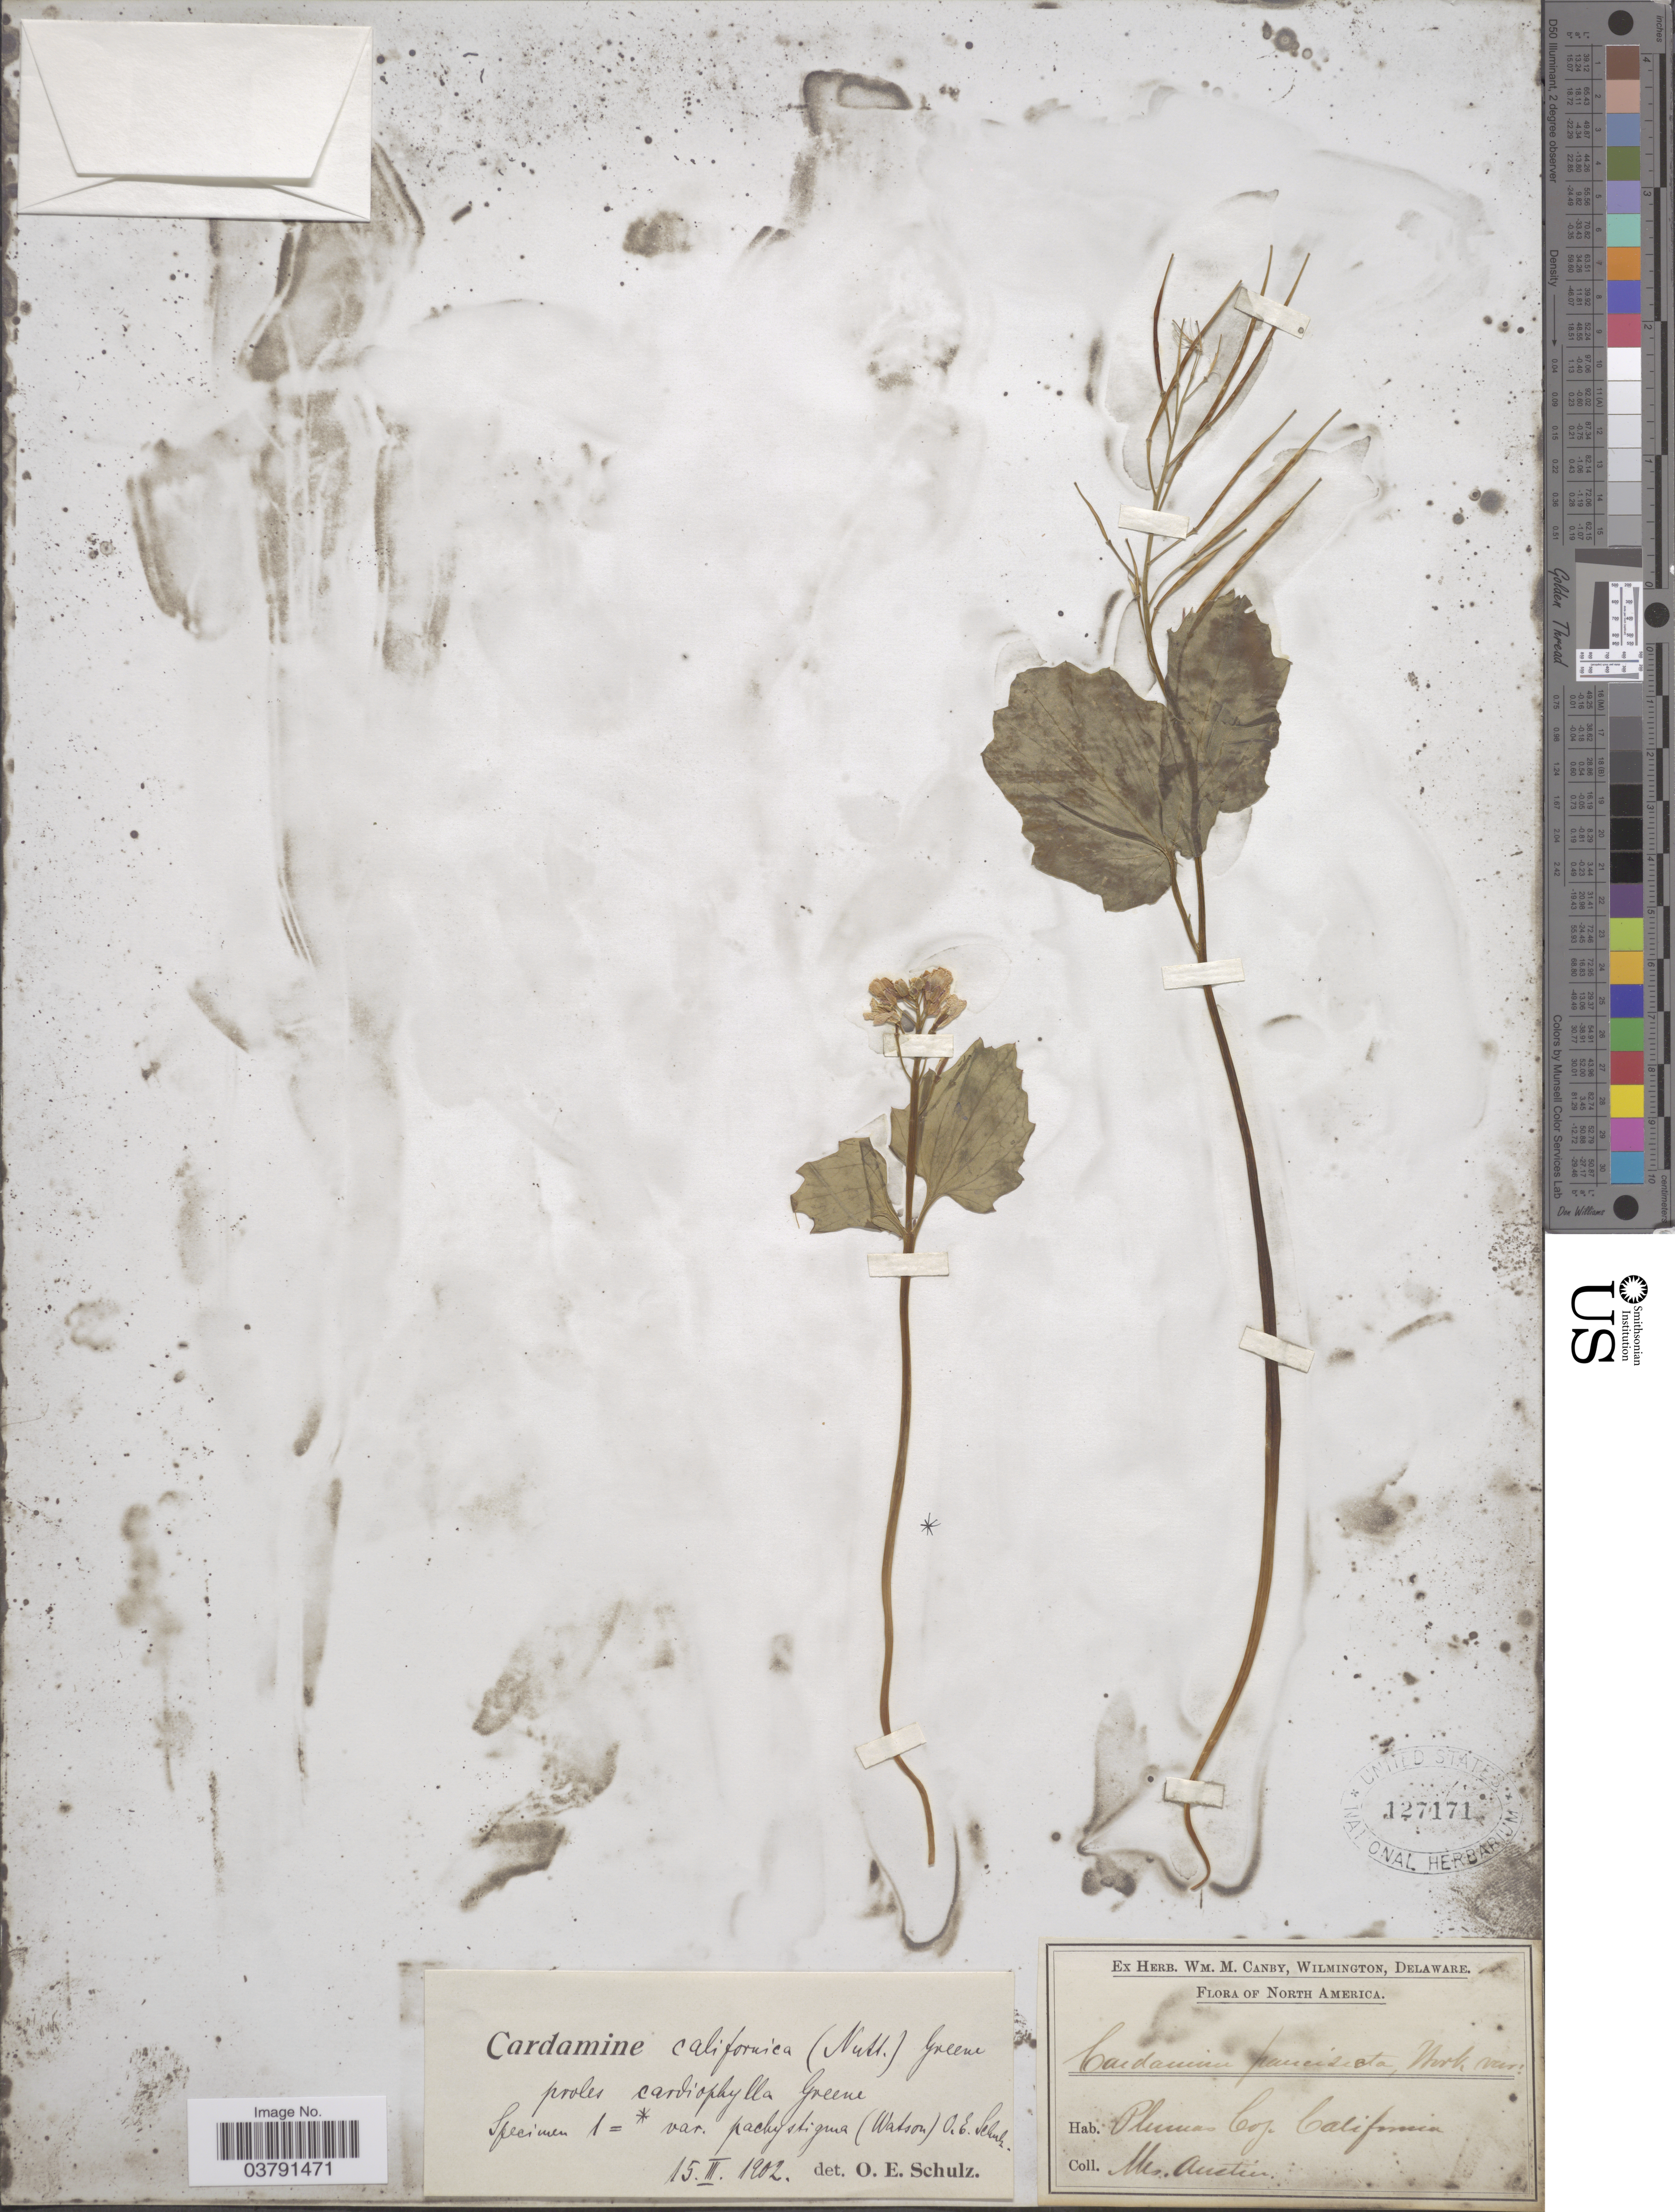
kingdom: Plantae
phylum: Tracheophyta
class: Magnoliopsida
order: Brassicales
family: Brassicaceae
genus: Dentaria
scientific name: Dentaria pachystigma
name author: (S. Watson) S. Watson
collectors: Austin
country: United States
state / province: California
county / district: Plumas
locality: Plumas Co.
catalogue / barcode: US 127171